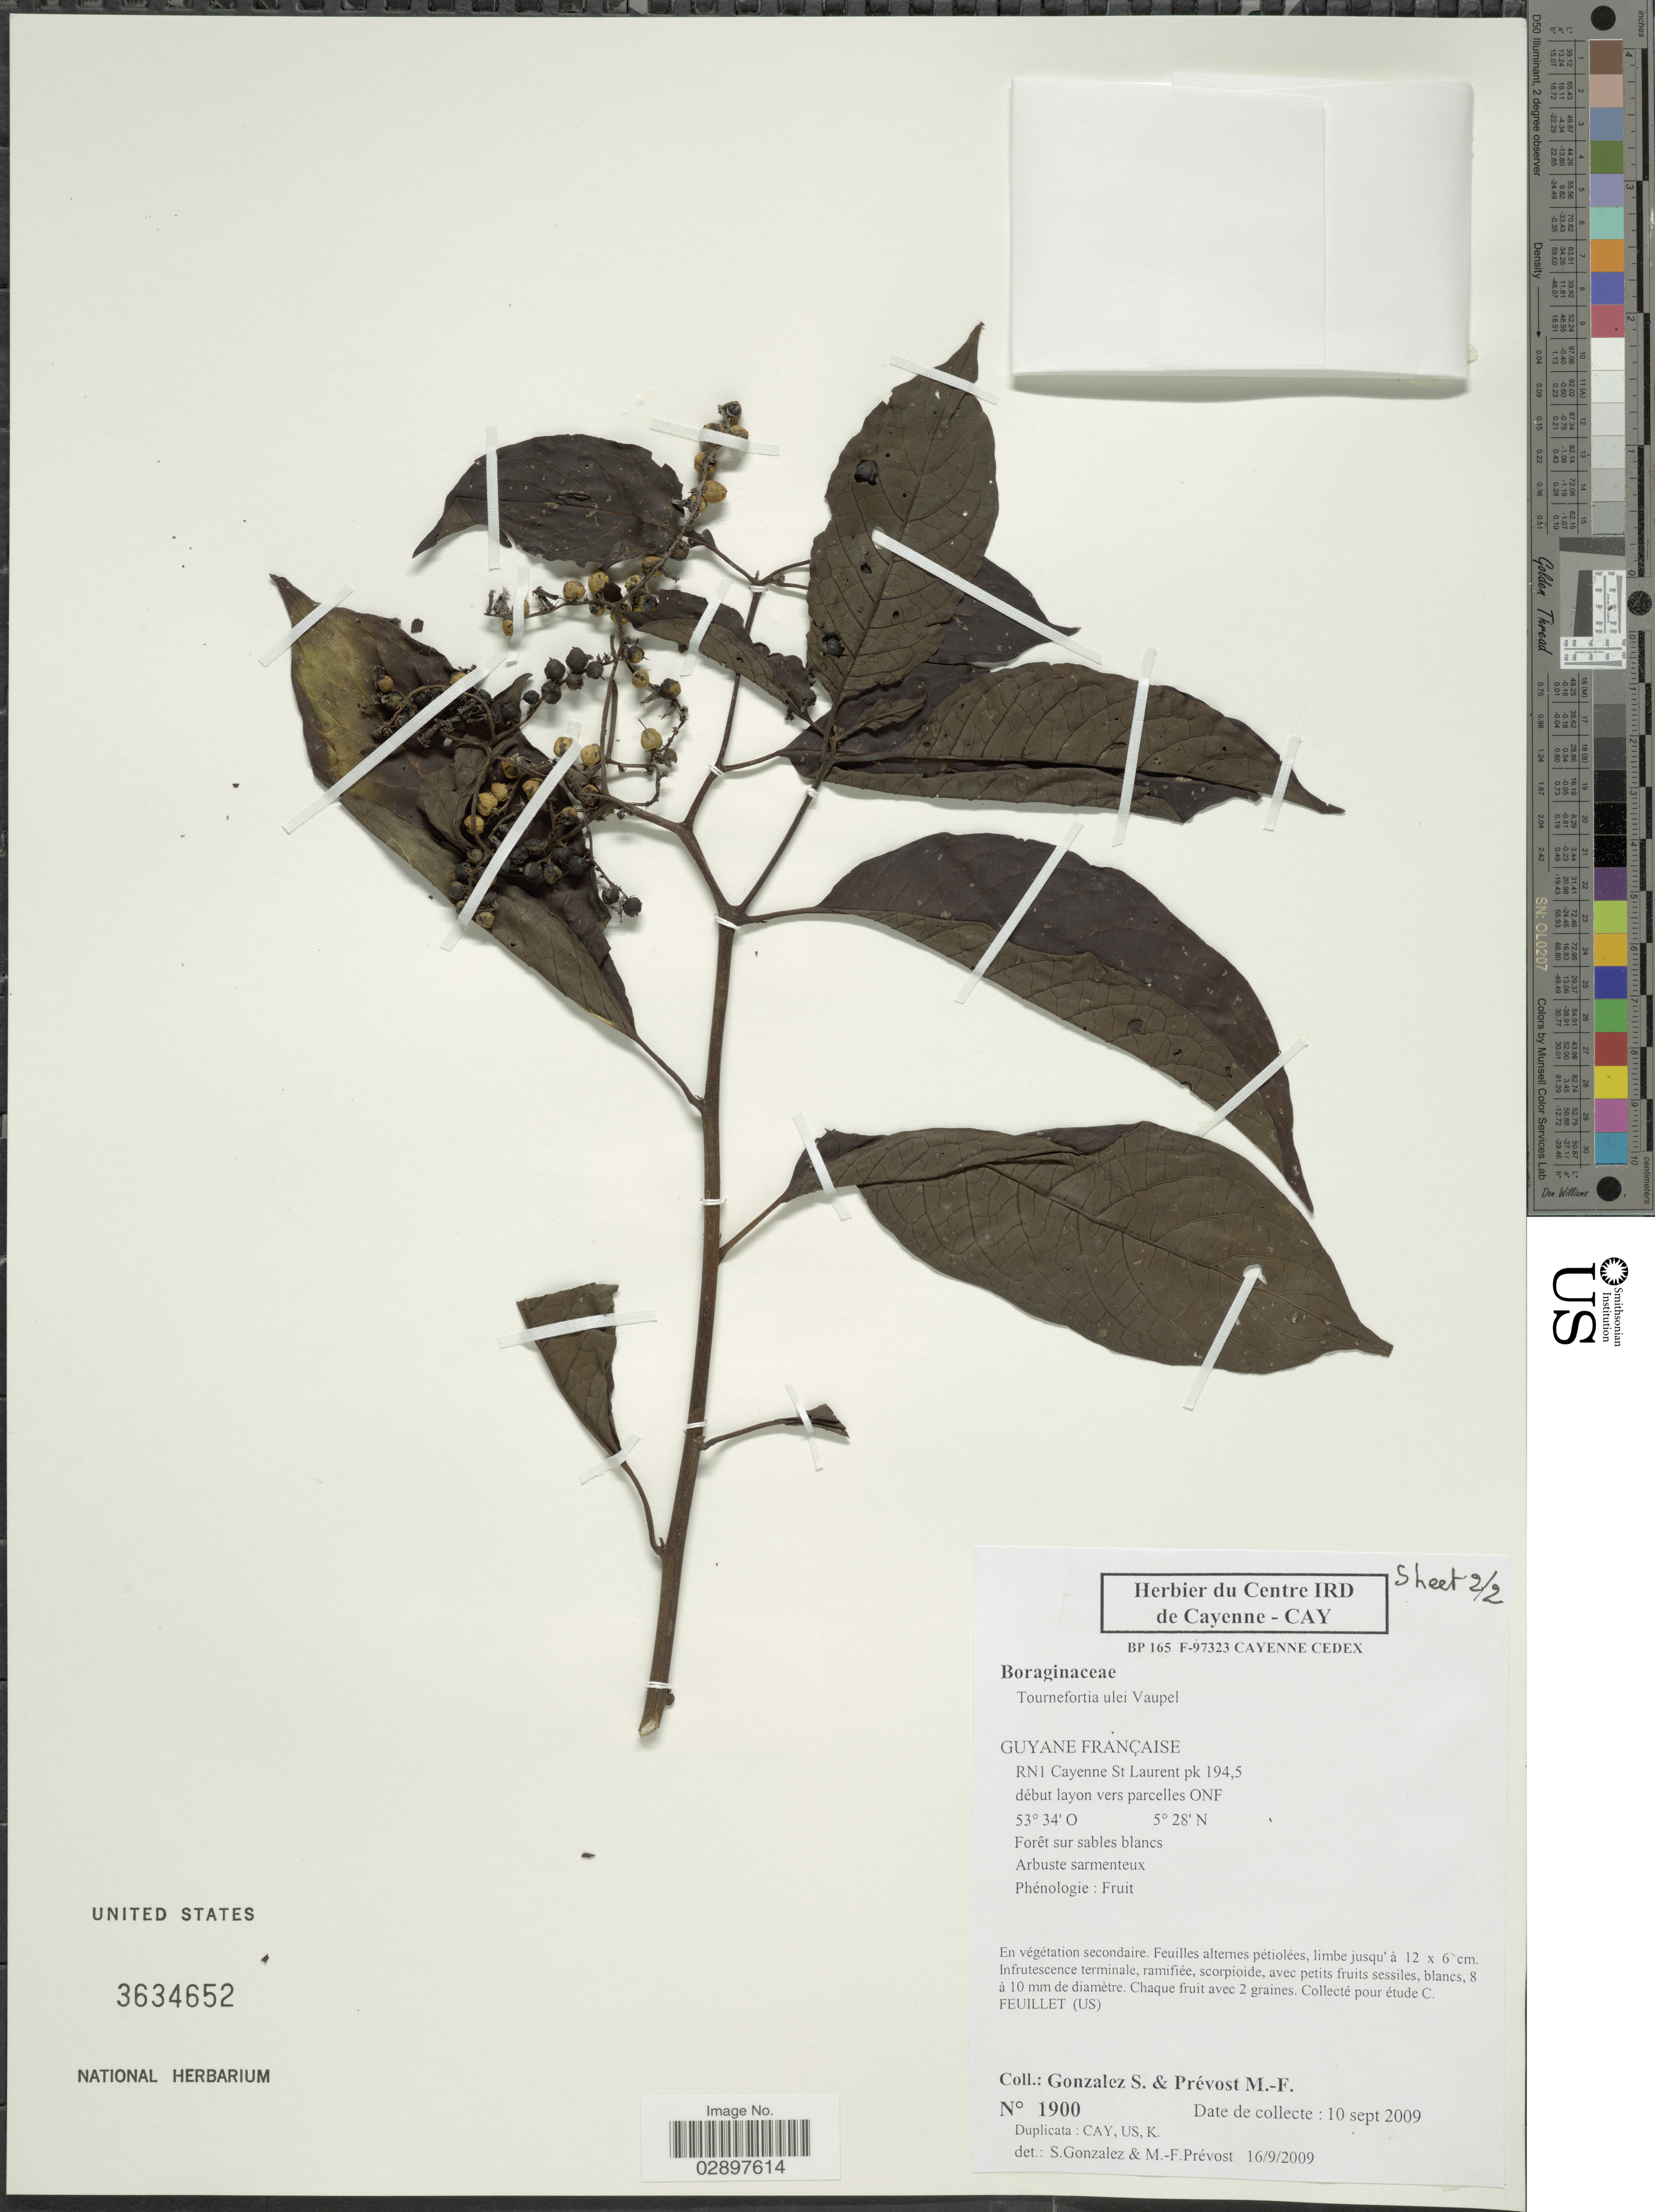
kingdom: Plantae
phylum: Tracheophyta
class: Magnoliopsida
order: Boraginales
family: Heliotropiaceae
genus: Tournefortia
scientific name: Tournefortia ulei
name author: Vaupel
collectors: S. Gonzalez & M. Prévost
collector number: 1900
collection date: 2009-09-10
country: French Guiana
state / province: Cayenne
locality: Guyane Française. RNI Cayenne St Laurent pk 194.5 début layon vers parcelles ONF.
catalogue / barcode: US 3634652